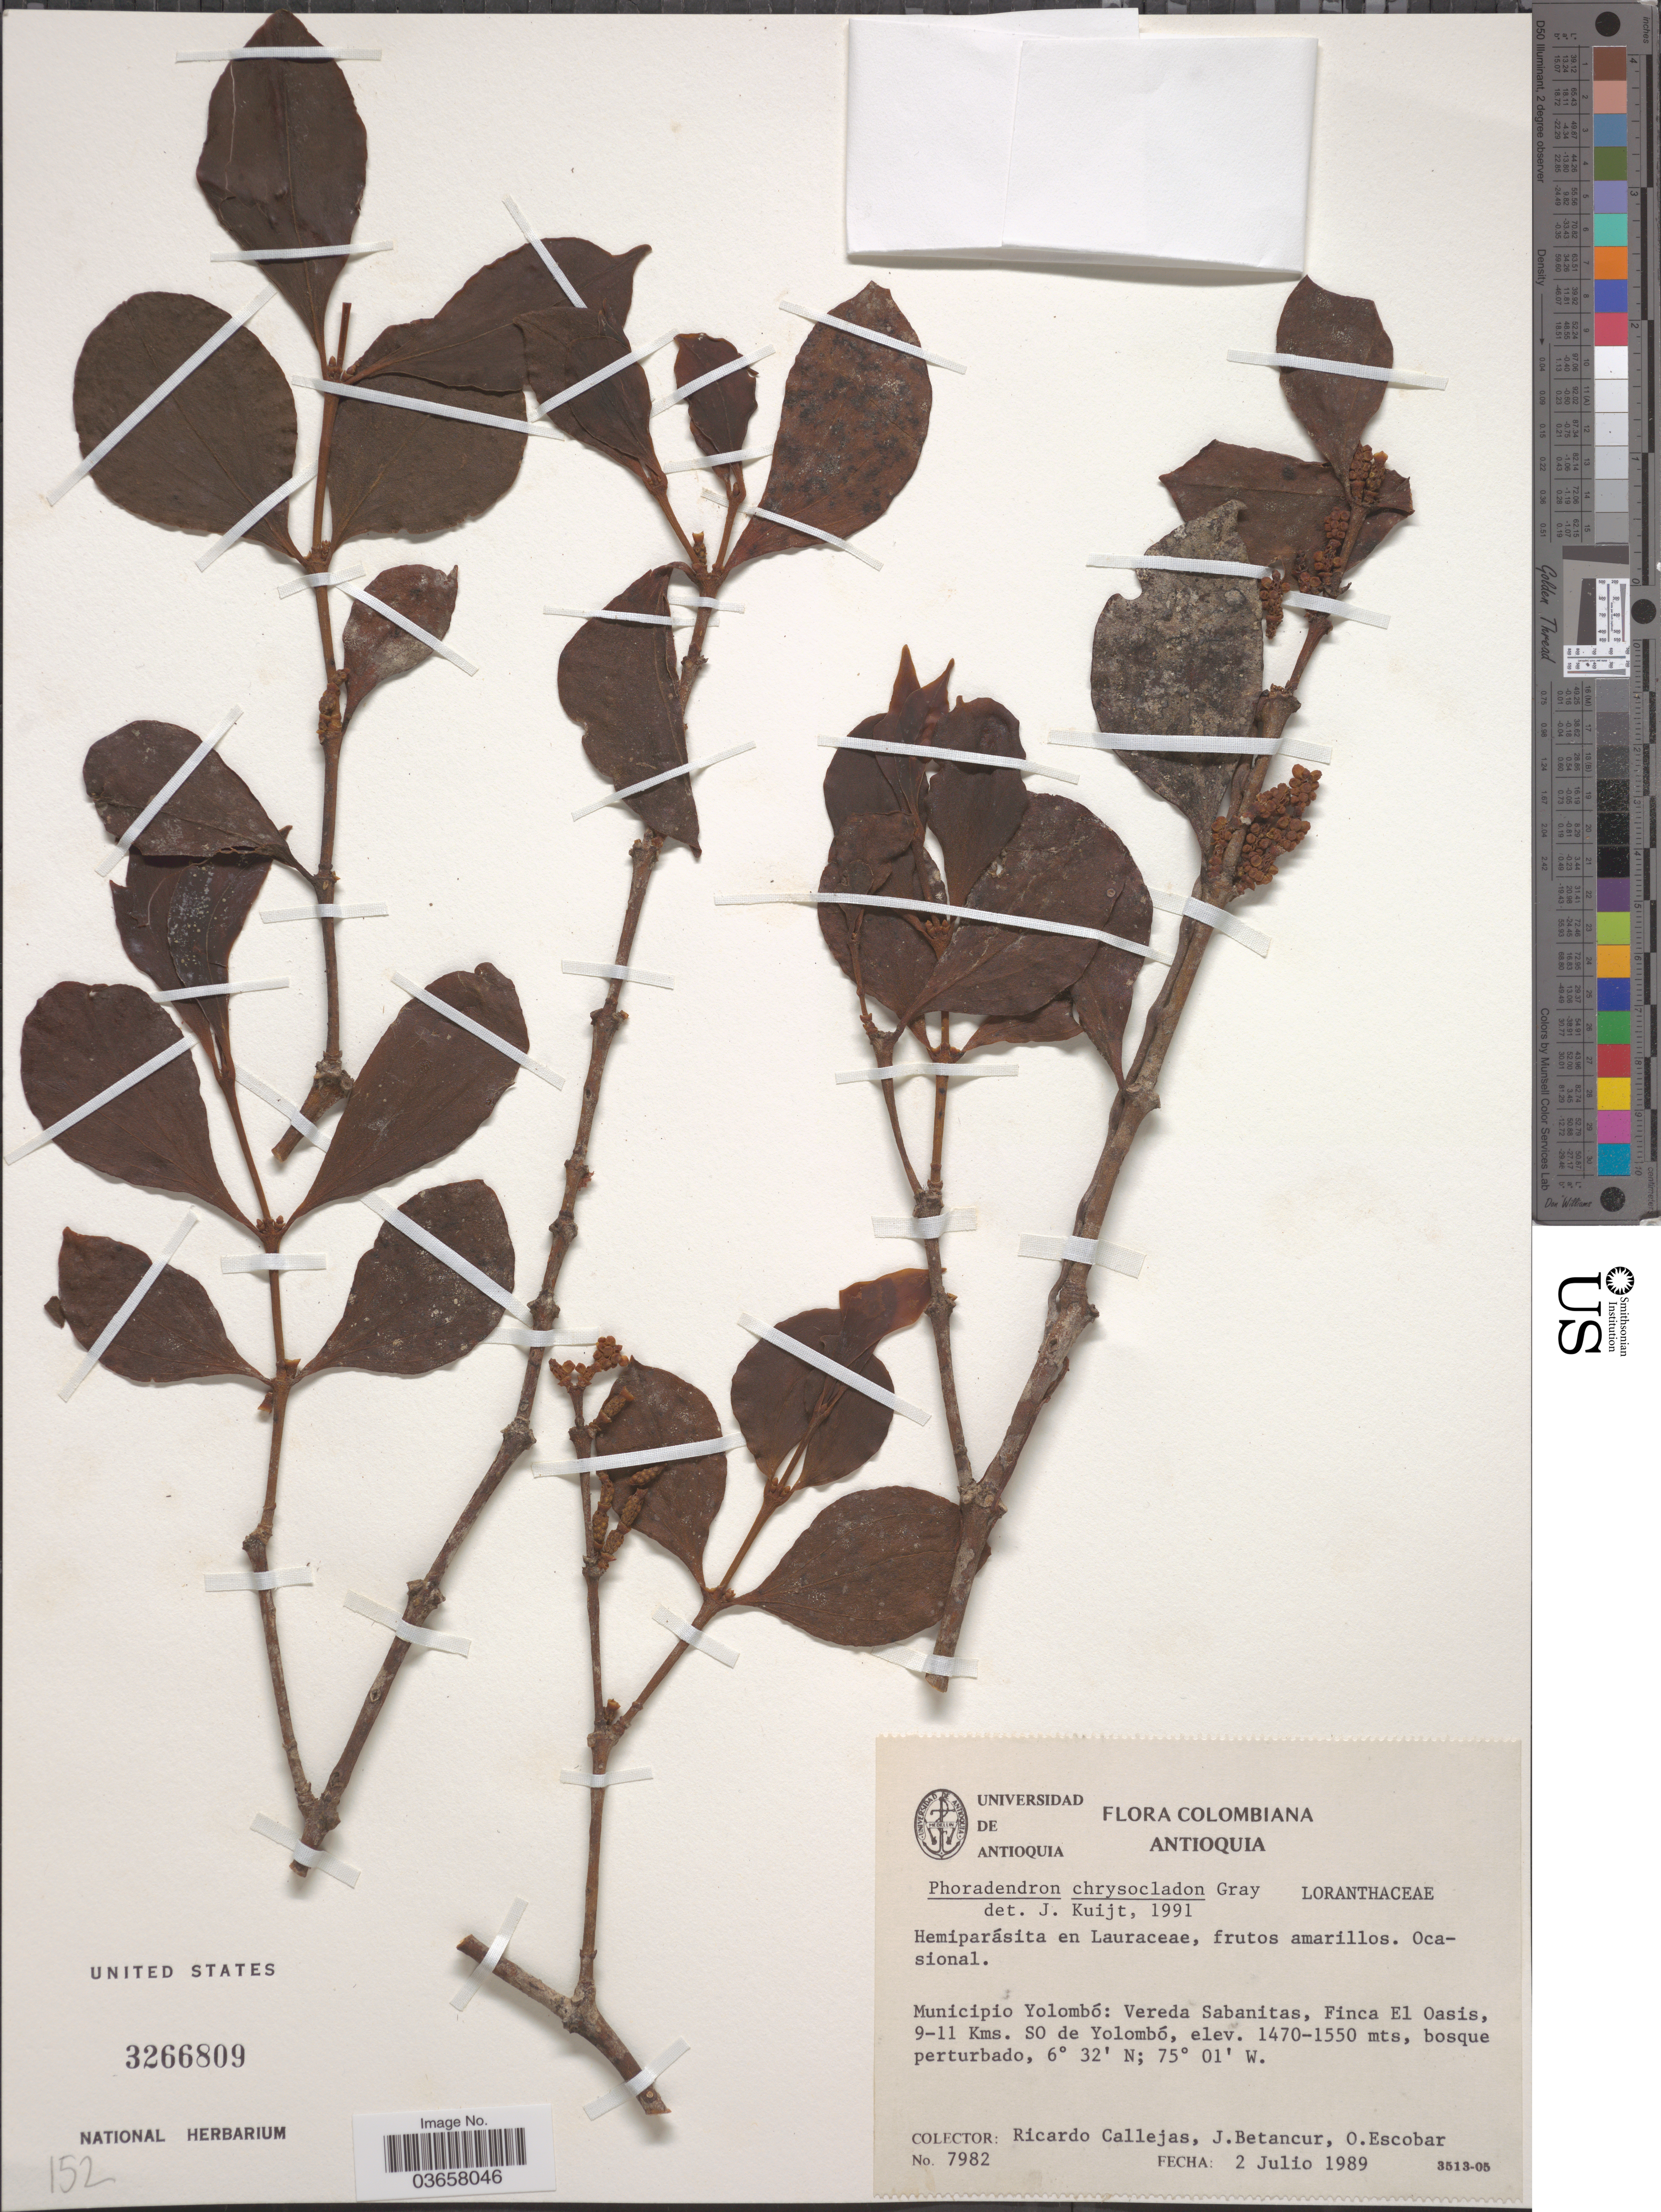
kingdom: Plantae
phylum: Tracheophyta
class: Magnoliopsida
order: Santalales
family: Viscaceae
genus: Phoradendron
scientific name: Phoradendron chrysocladon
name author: A. Gray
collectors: R. Callejas, J. Betancur & O. Escobar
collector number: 7982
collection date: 1989-07-02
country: Colombia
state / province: Antioquia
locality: Municipio Yolombó: Vereda Sabanitas, Finca El Oasis, 9-11 Kms. So de Yolombó.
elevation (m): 1470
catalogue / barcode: US 3266809